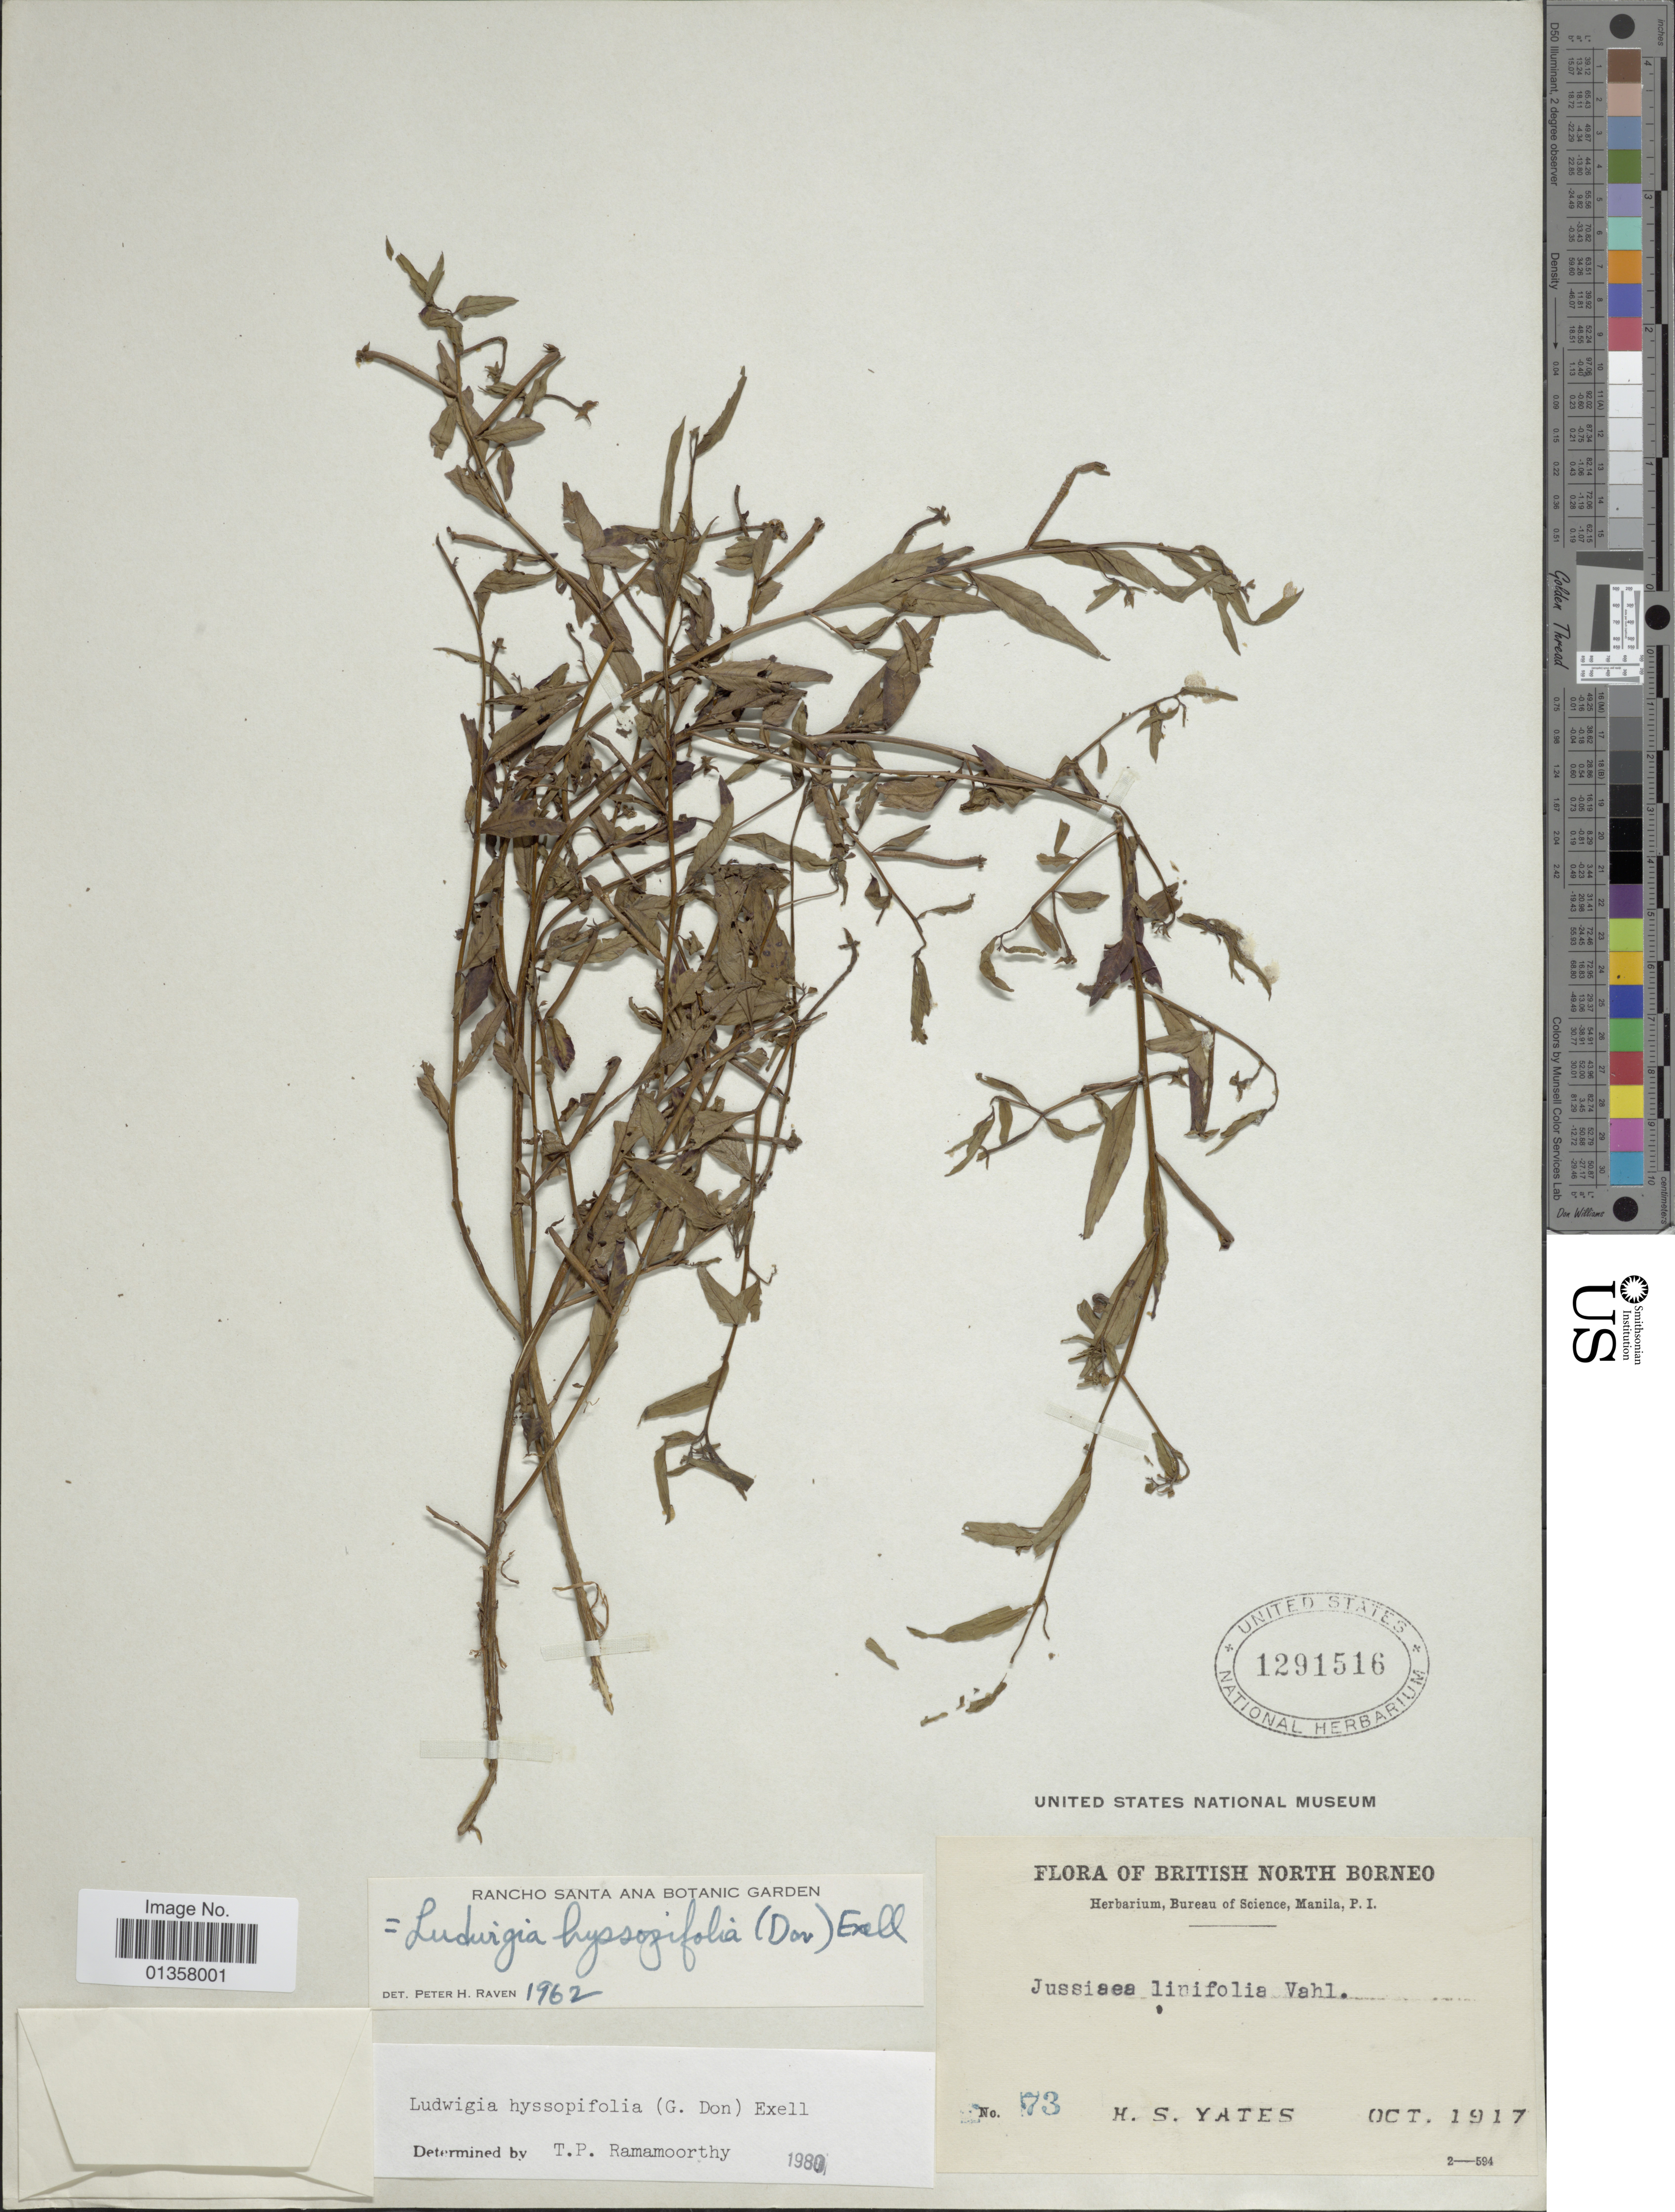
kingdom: Plantae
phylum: Tracheophyta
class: Magnoliopsida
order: Myrtales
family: Onagraceae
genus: Ludwigia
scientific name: Ludwigia hyssopifolia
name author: (G. Don) Exell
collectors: H. S. Yates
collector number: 73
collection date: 1917-10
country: Malaysia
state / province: Sabah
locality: British North Borneo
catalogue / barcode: US 1291516